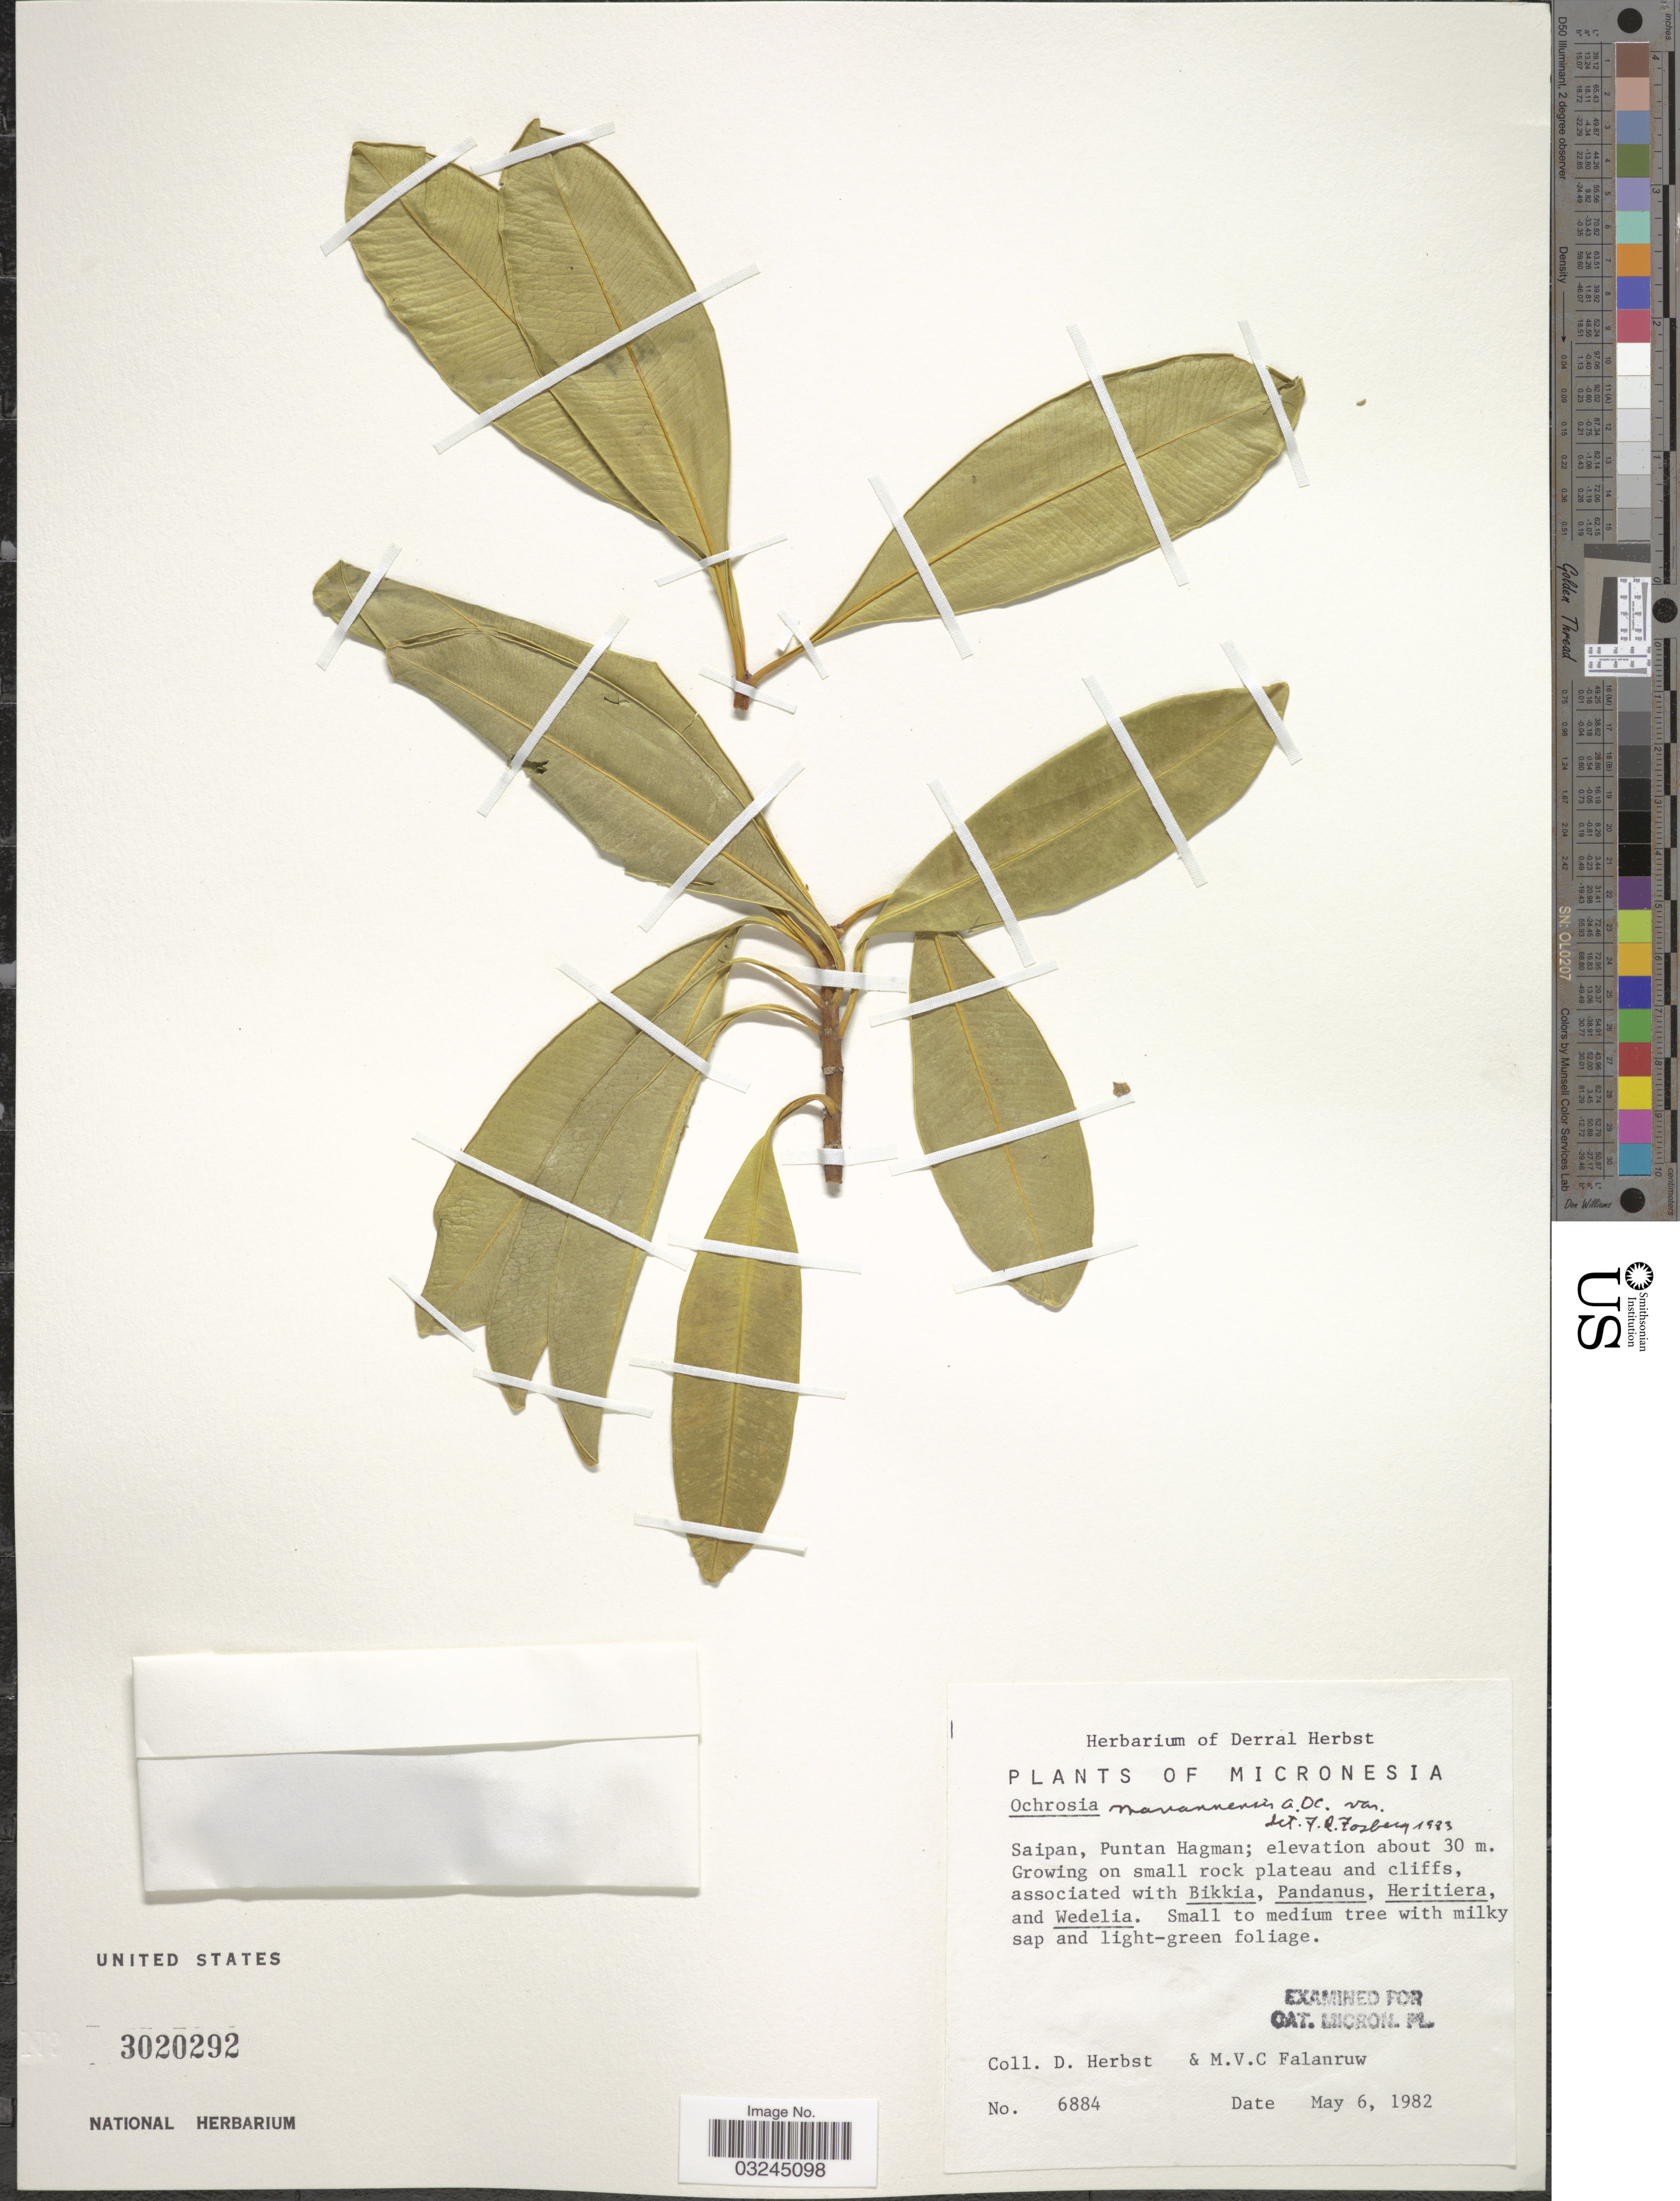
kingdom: Plantae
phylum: Tracheophyta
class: Magnoliopsida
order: Gentianales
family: Apocynaceae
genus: Ochrosia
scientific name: Ochrosia mariannensis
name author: A. DC.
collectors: D. R. Herbst & M. V. Falanruw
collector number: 6884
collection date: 1982-05-06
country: Northern Mariana Islands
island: Saipan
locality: Micronesia. Saipan, Puntan Hagman.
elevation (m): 30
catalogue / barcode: US 3020292